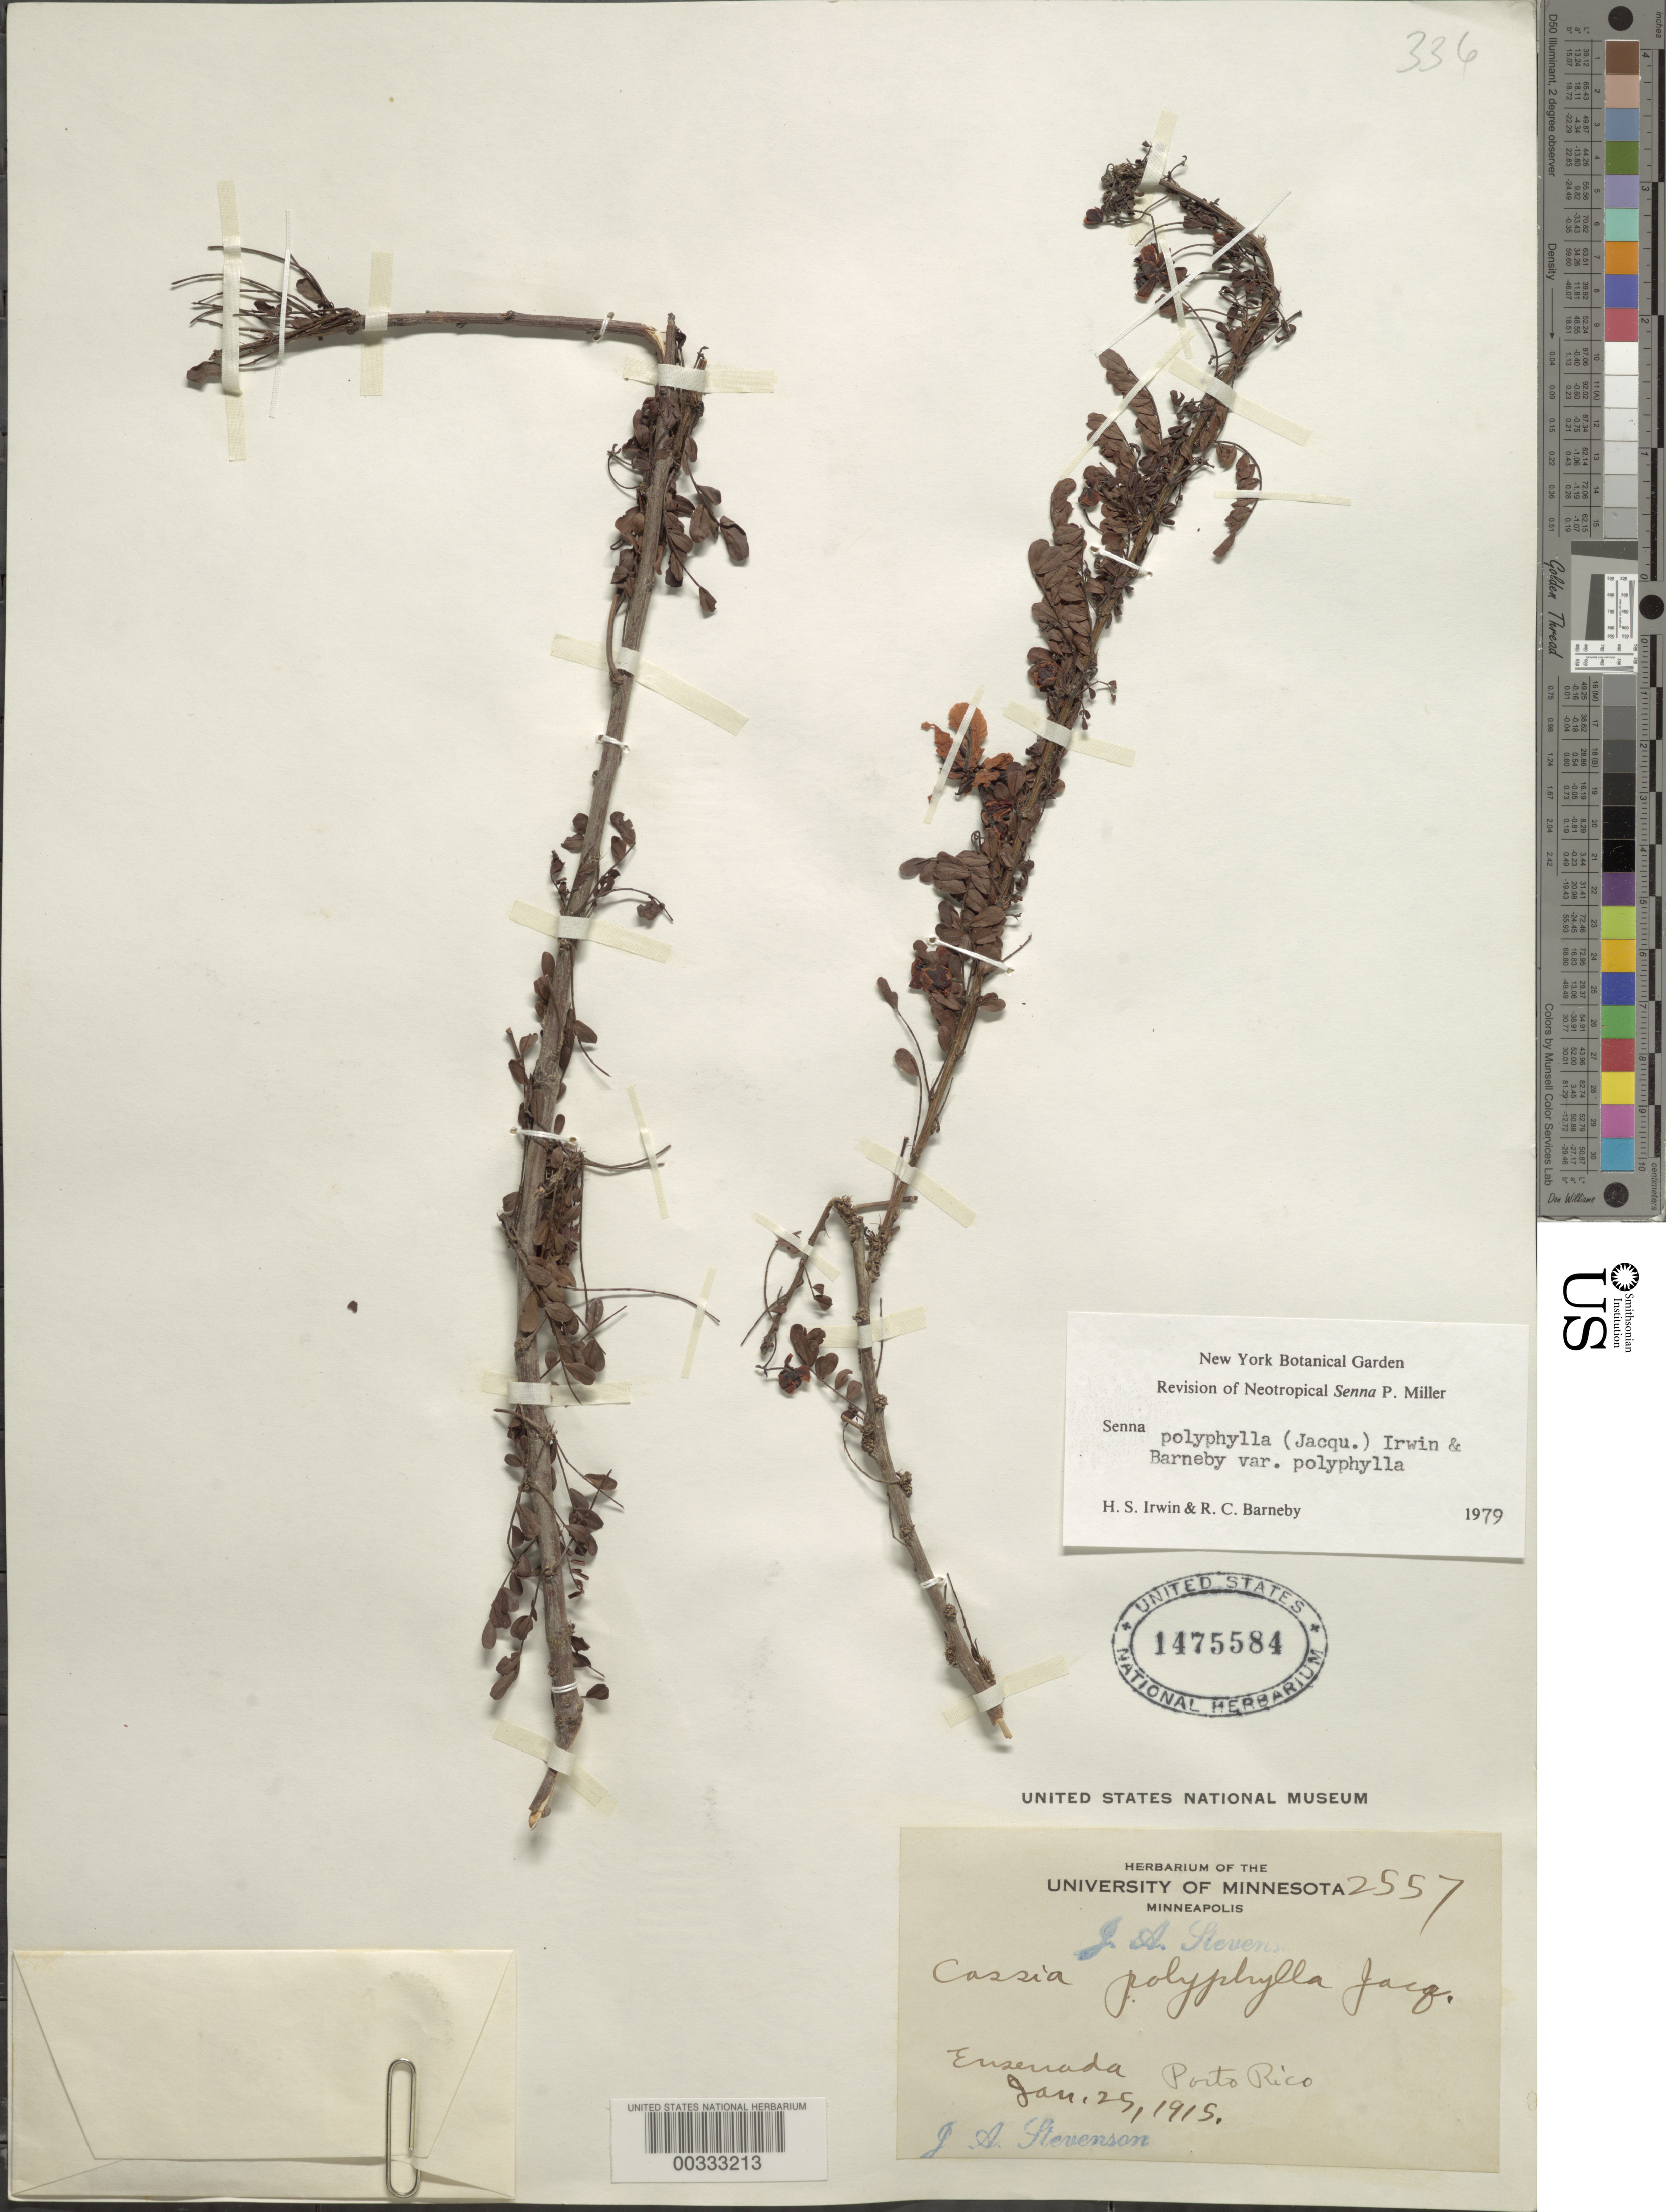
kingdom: Plantae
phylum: Tracheophyta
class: Magnoliopsida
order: Fabales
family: Fabaceae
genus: Senna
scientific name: Senna polyphylla var. polyphylla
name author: (Jacq.) H.S. Irwin & Barneby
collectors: J. Stevenson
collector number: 2557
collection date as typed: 25 Jan 1915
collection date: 1915-01-25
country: Puerto Rico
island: Greater Antilles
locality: Ensenada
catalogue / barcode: US 1475584